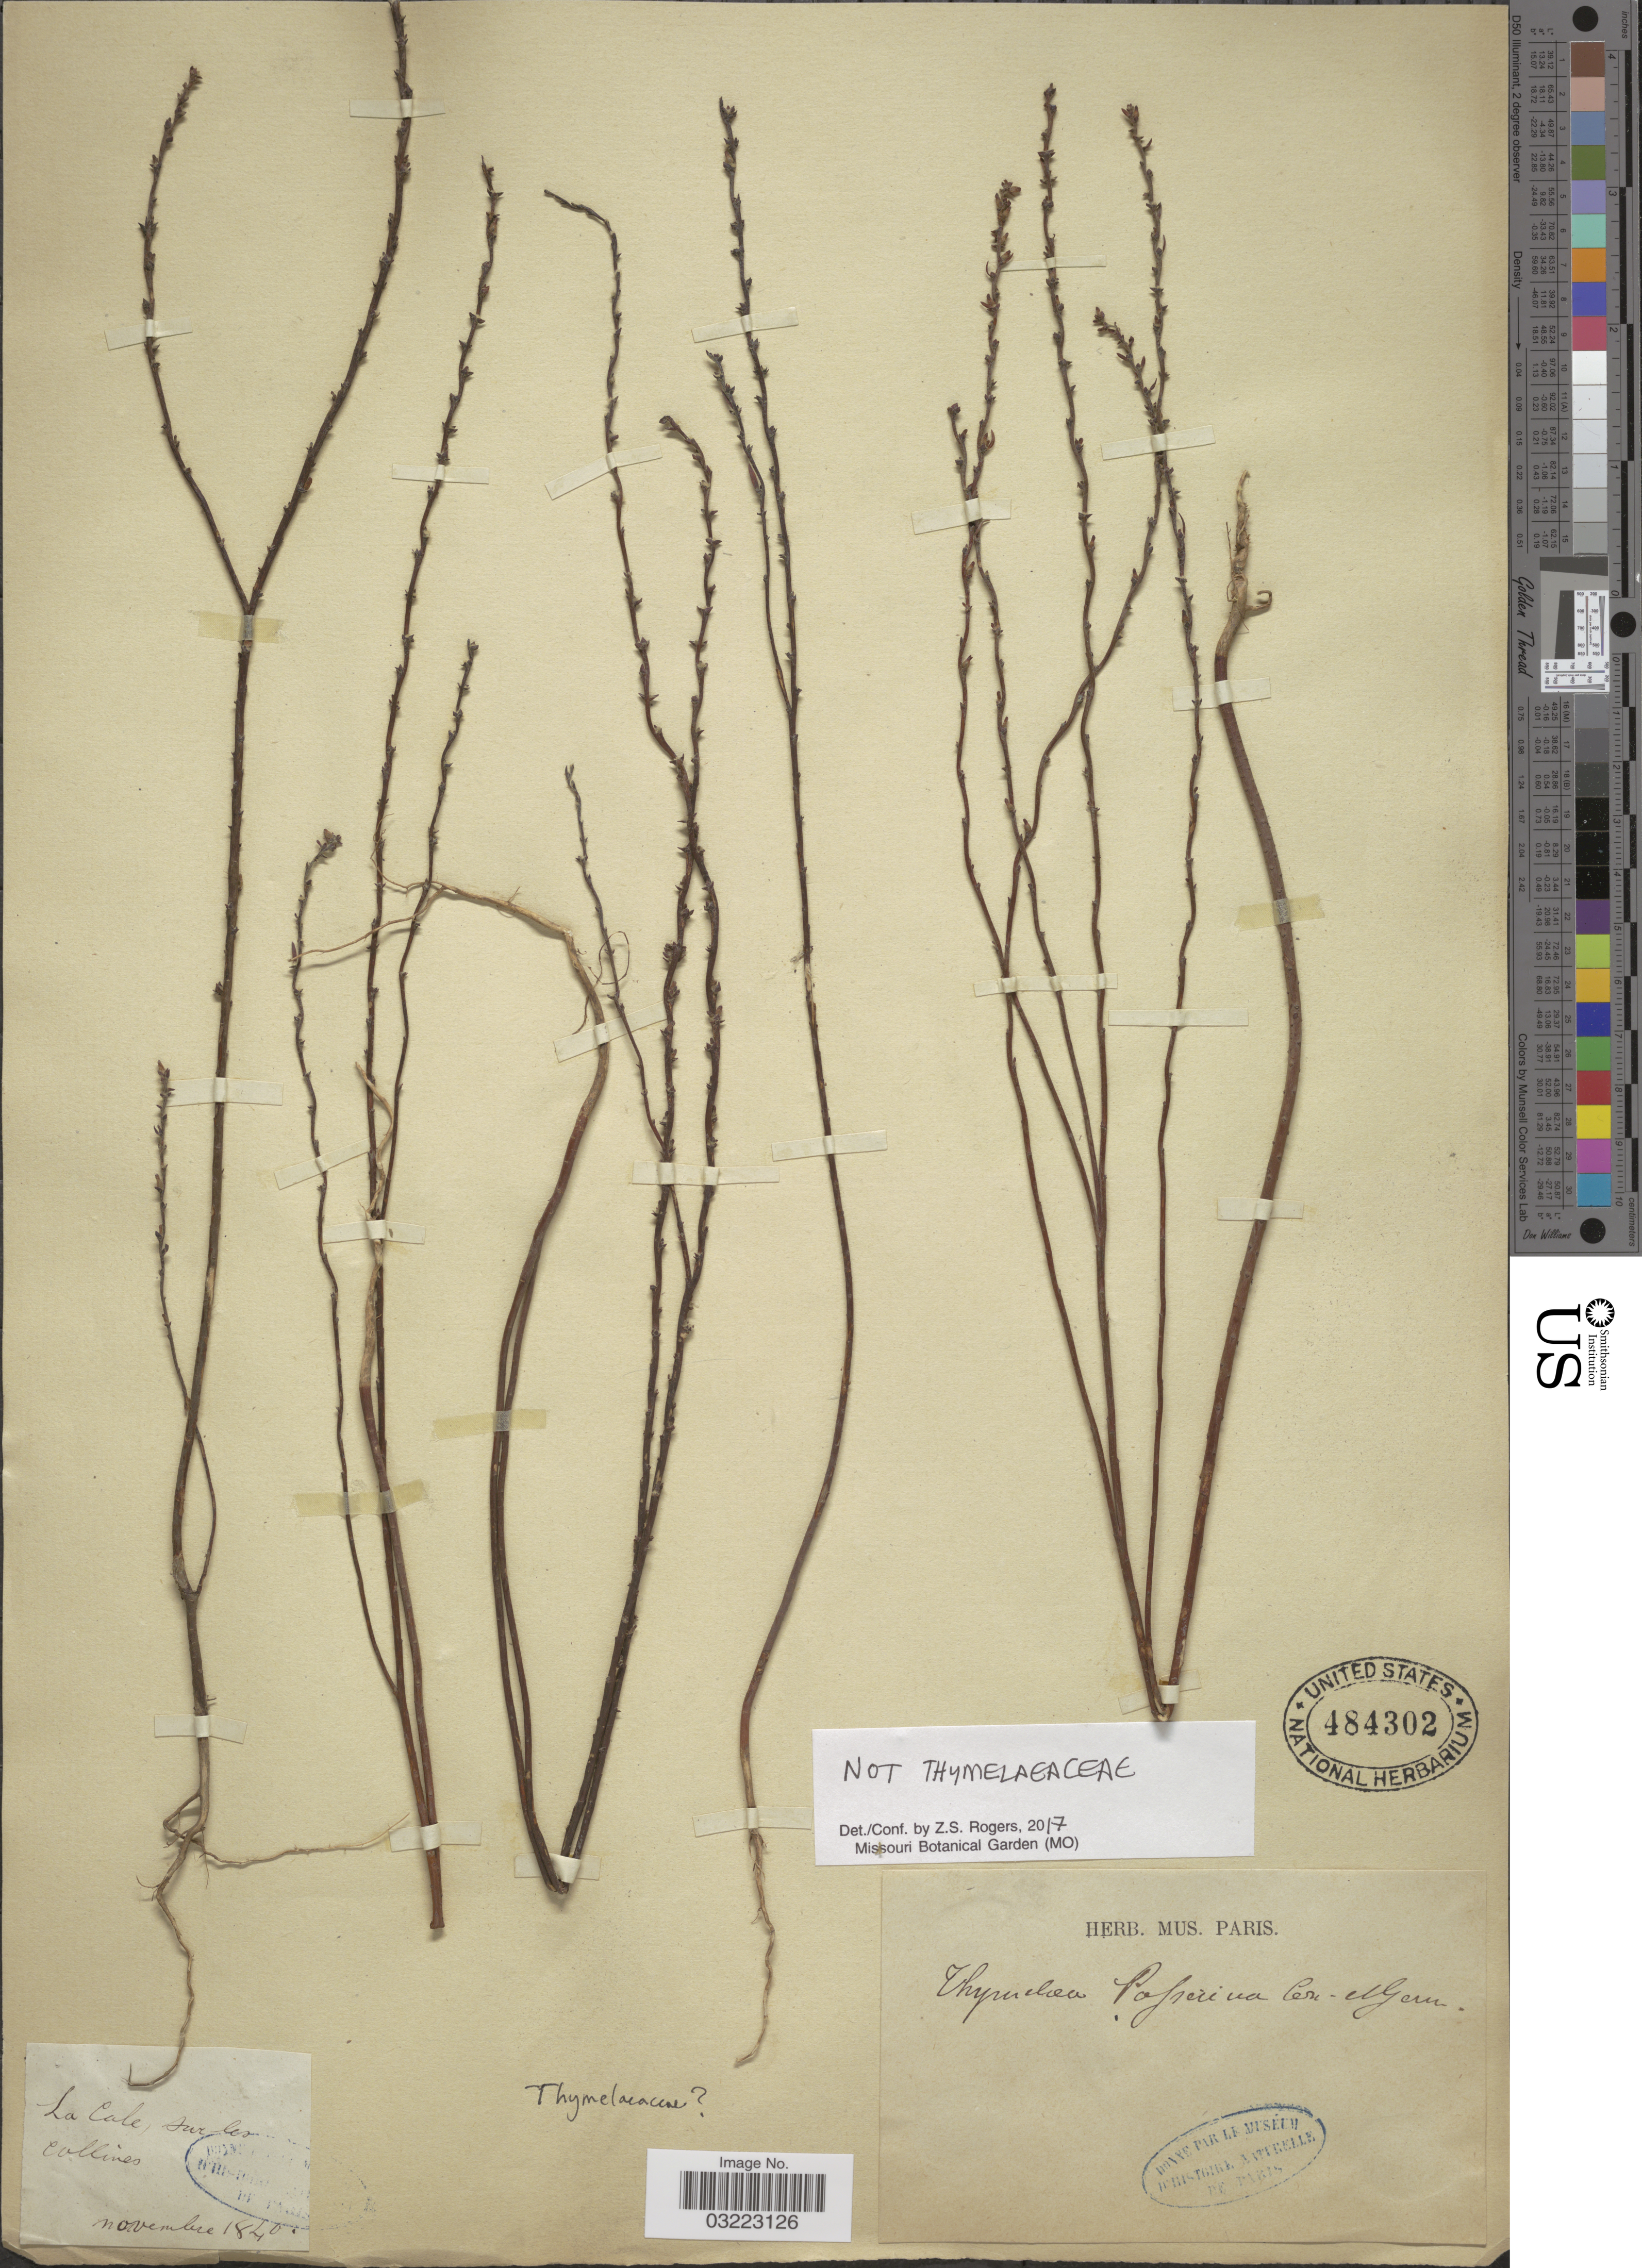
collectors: ex herb. Mus. Paris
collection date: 1840-11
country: Benin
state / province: Collines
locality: La Cale, sur les Collines.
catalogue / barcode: US 484302